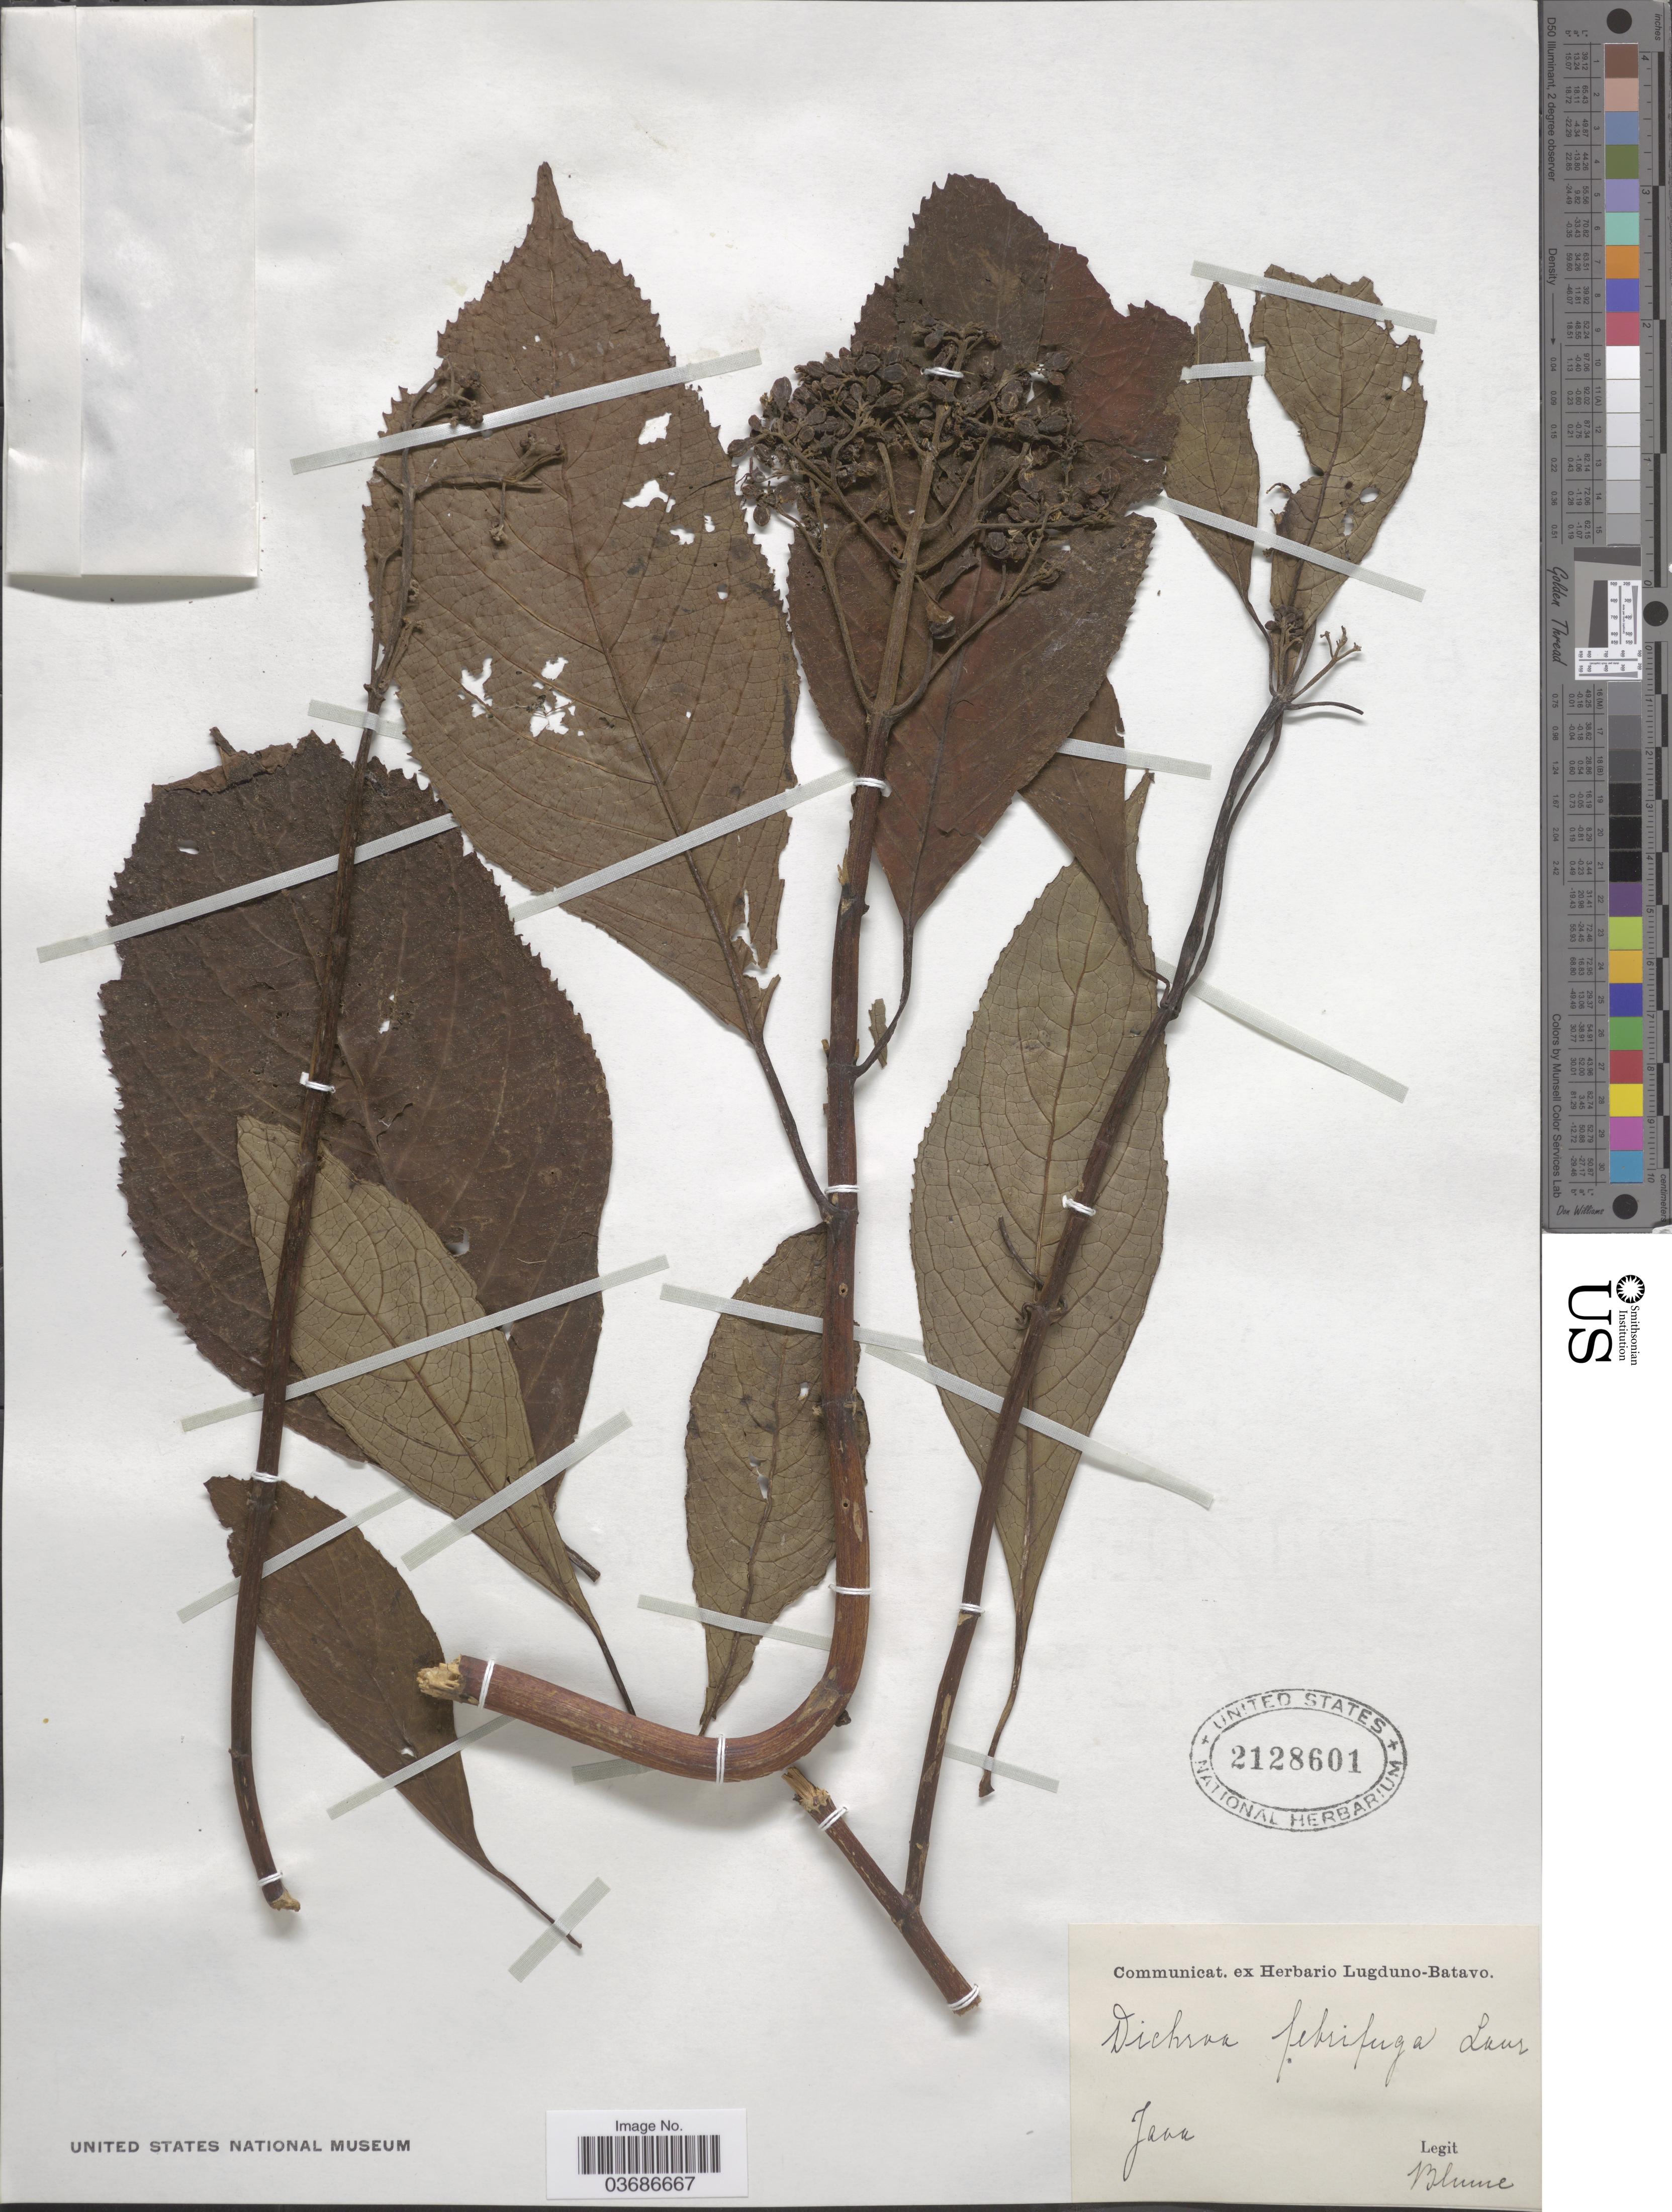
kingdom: Plantae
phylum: Tracheophyta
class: Magnoliopsida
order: Cornales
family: Hydrangeaceae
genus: Hydrangea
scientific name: Hydrangea febrifuga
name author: (Lour.) Y. De Smet & C. Granados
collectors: -. Blume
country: Indonesia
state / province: Java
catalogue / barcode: US 2128601